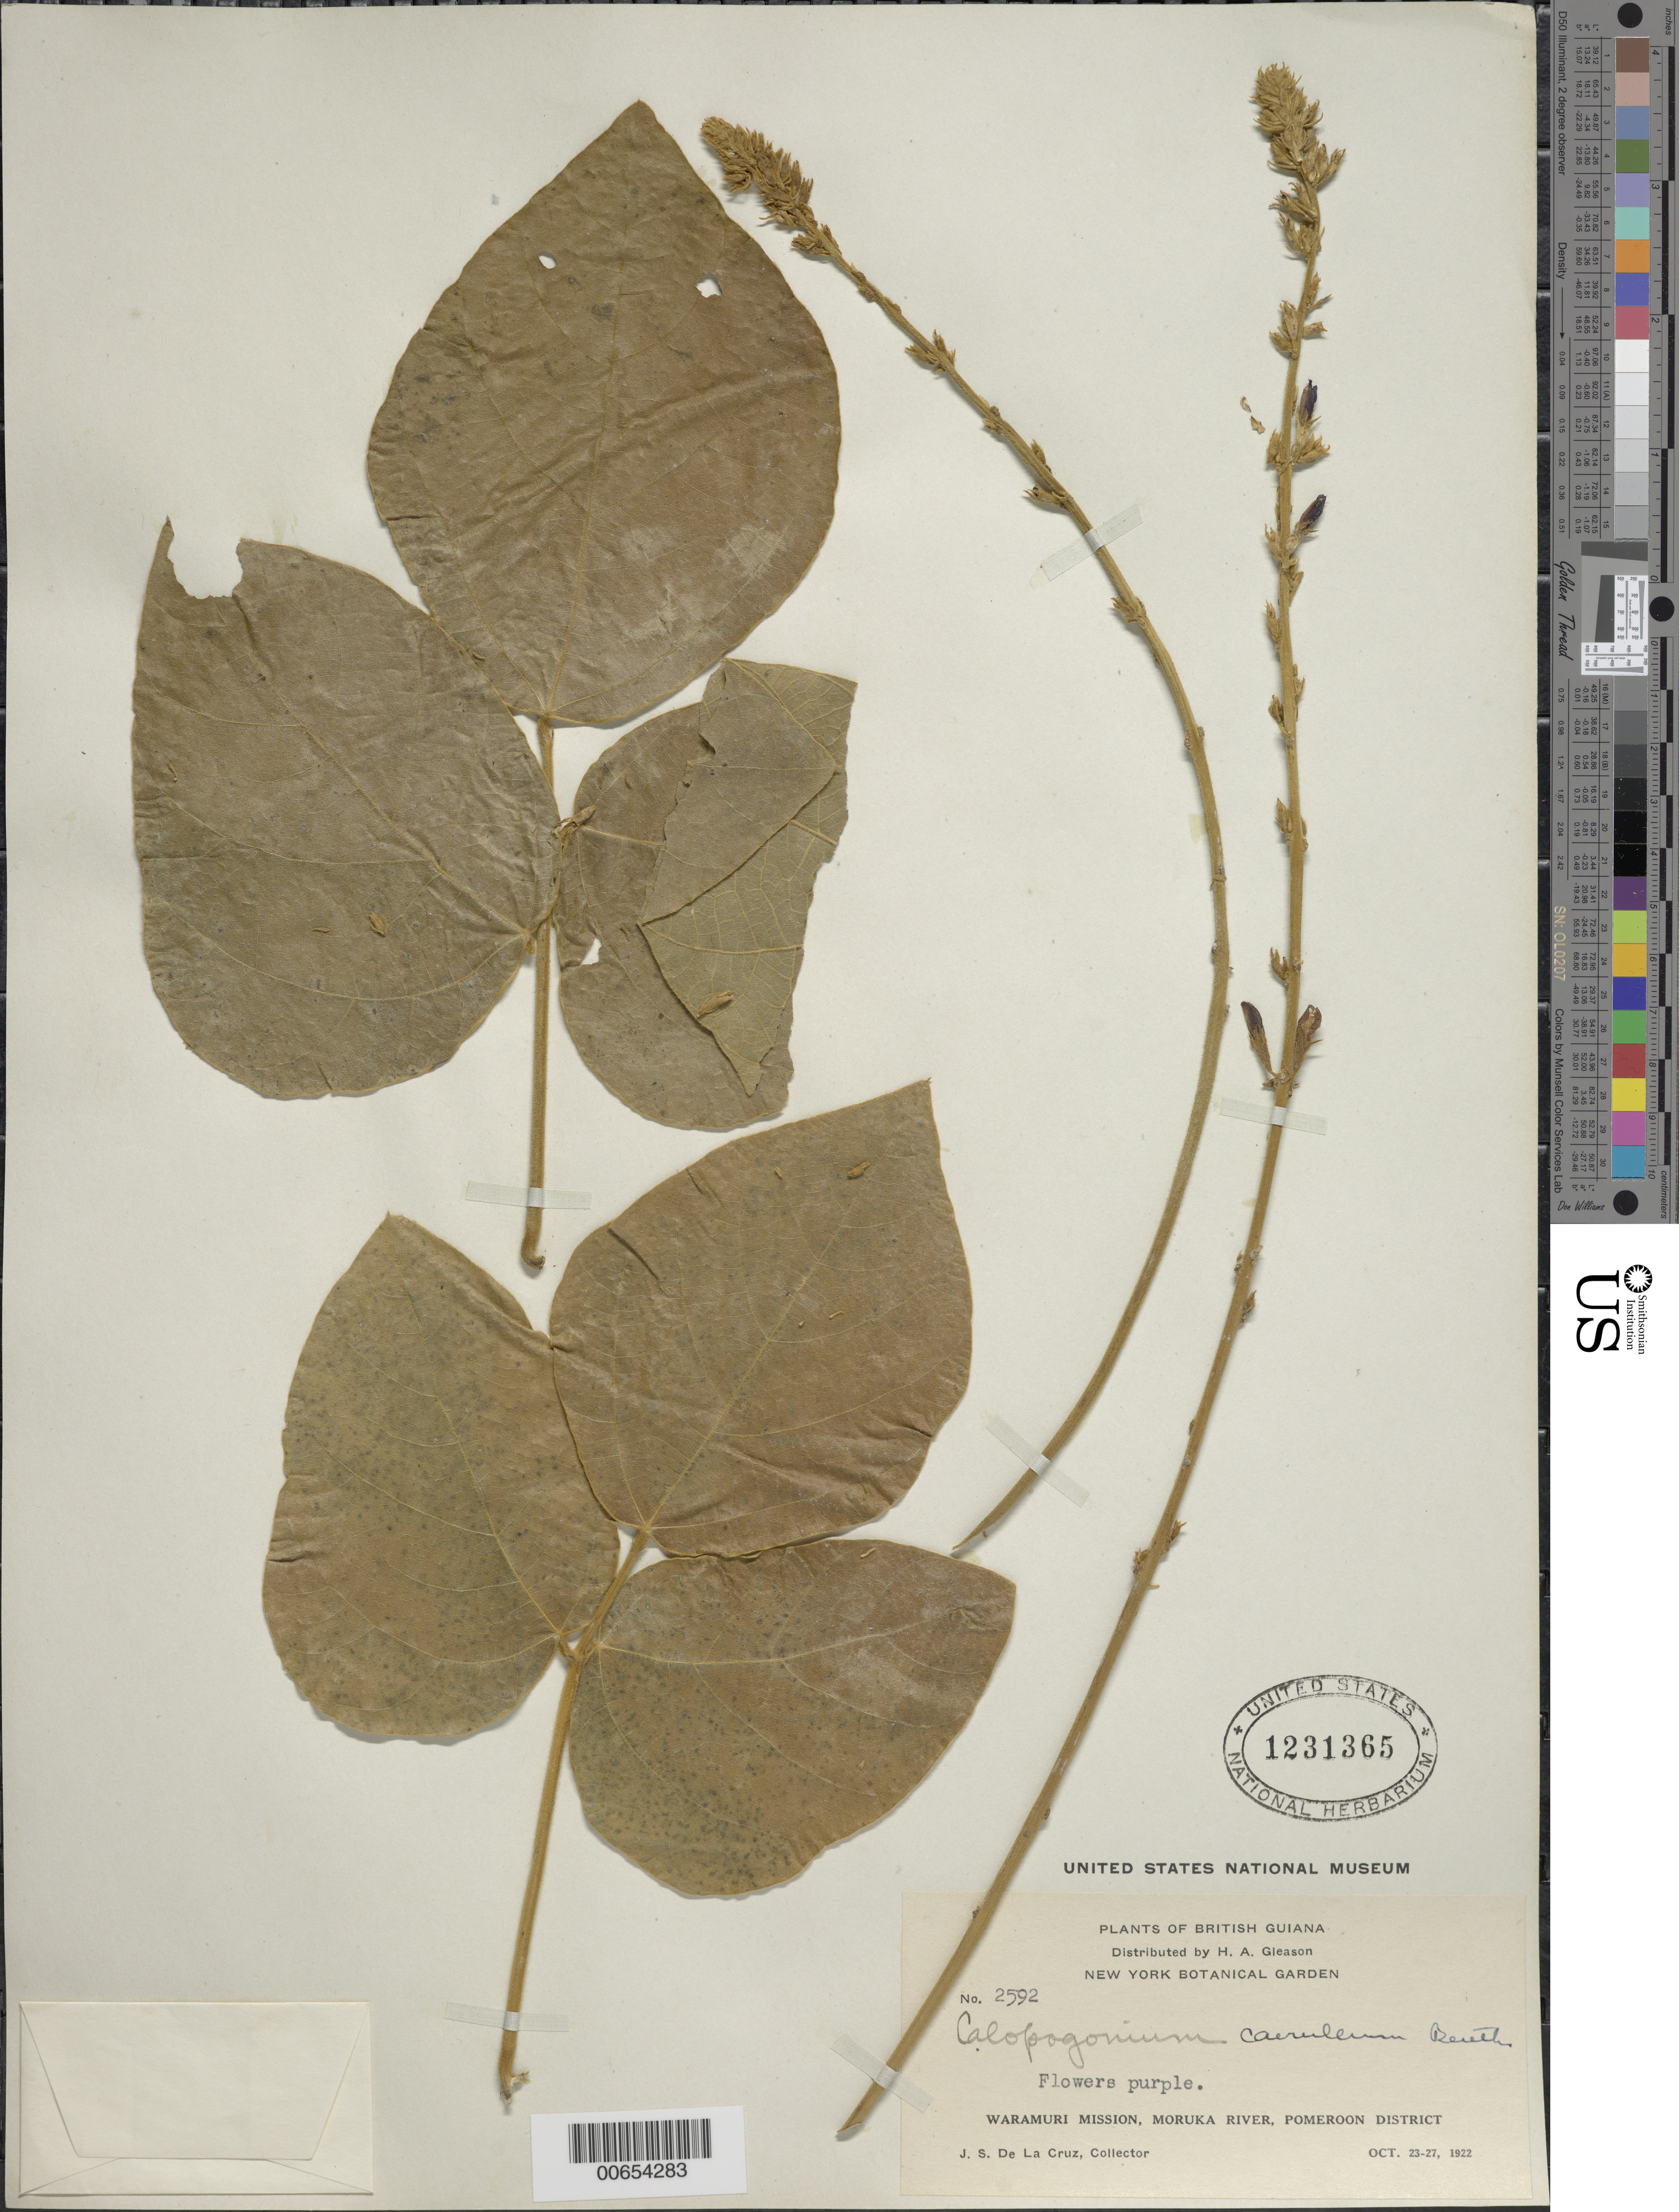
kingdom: Plantae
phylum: Tracheophyta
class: Magnoliopsida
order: Fabales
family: Fabaceae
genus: Calopogonium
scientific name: Calopogonium velutinum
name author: (Benth.) Amshoff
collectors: J. S. de la Cruz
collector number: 2592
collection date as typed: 23-Oct-22 to 27-Oct-22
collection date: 1922-10-23/1922-10-27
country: Guyana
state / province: Pomeroon-Supenaam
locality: Waramuri Mission, Moruka R., Pomeroon Dist.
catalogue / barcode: US 1231365